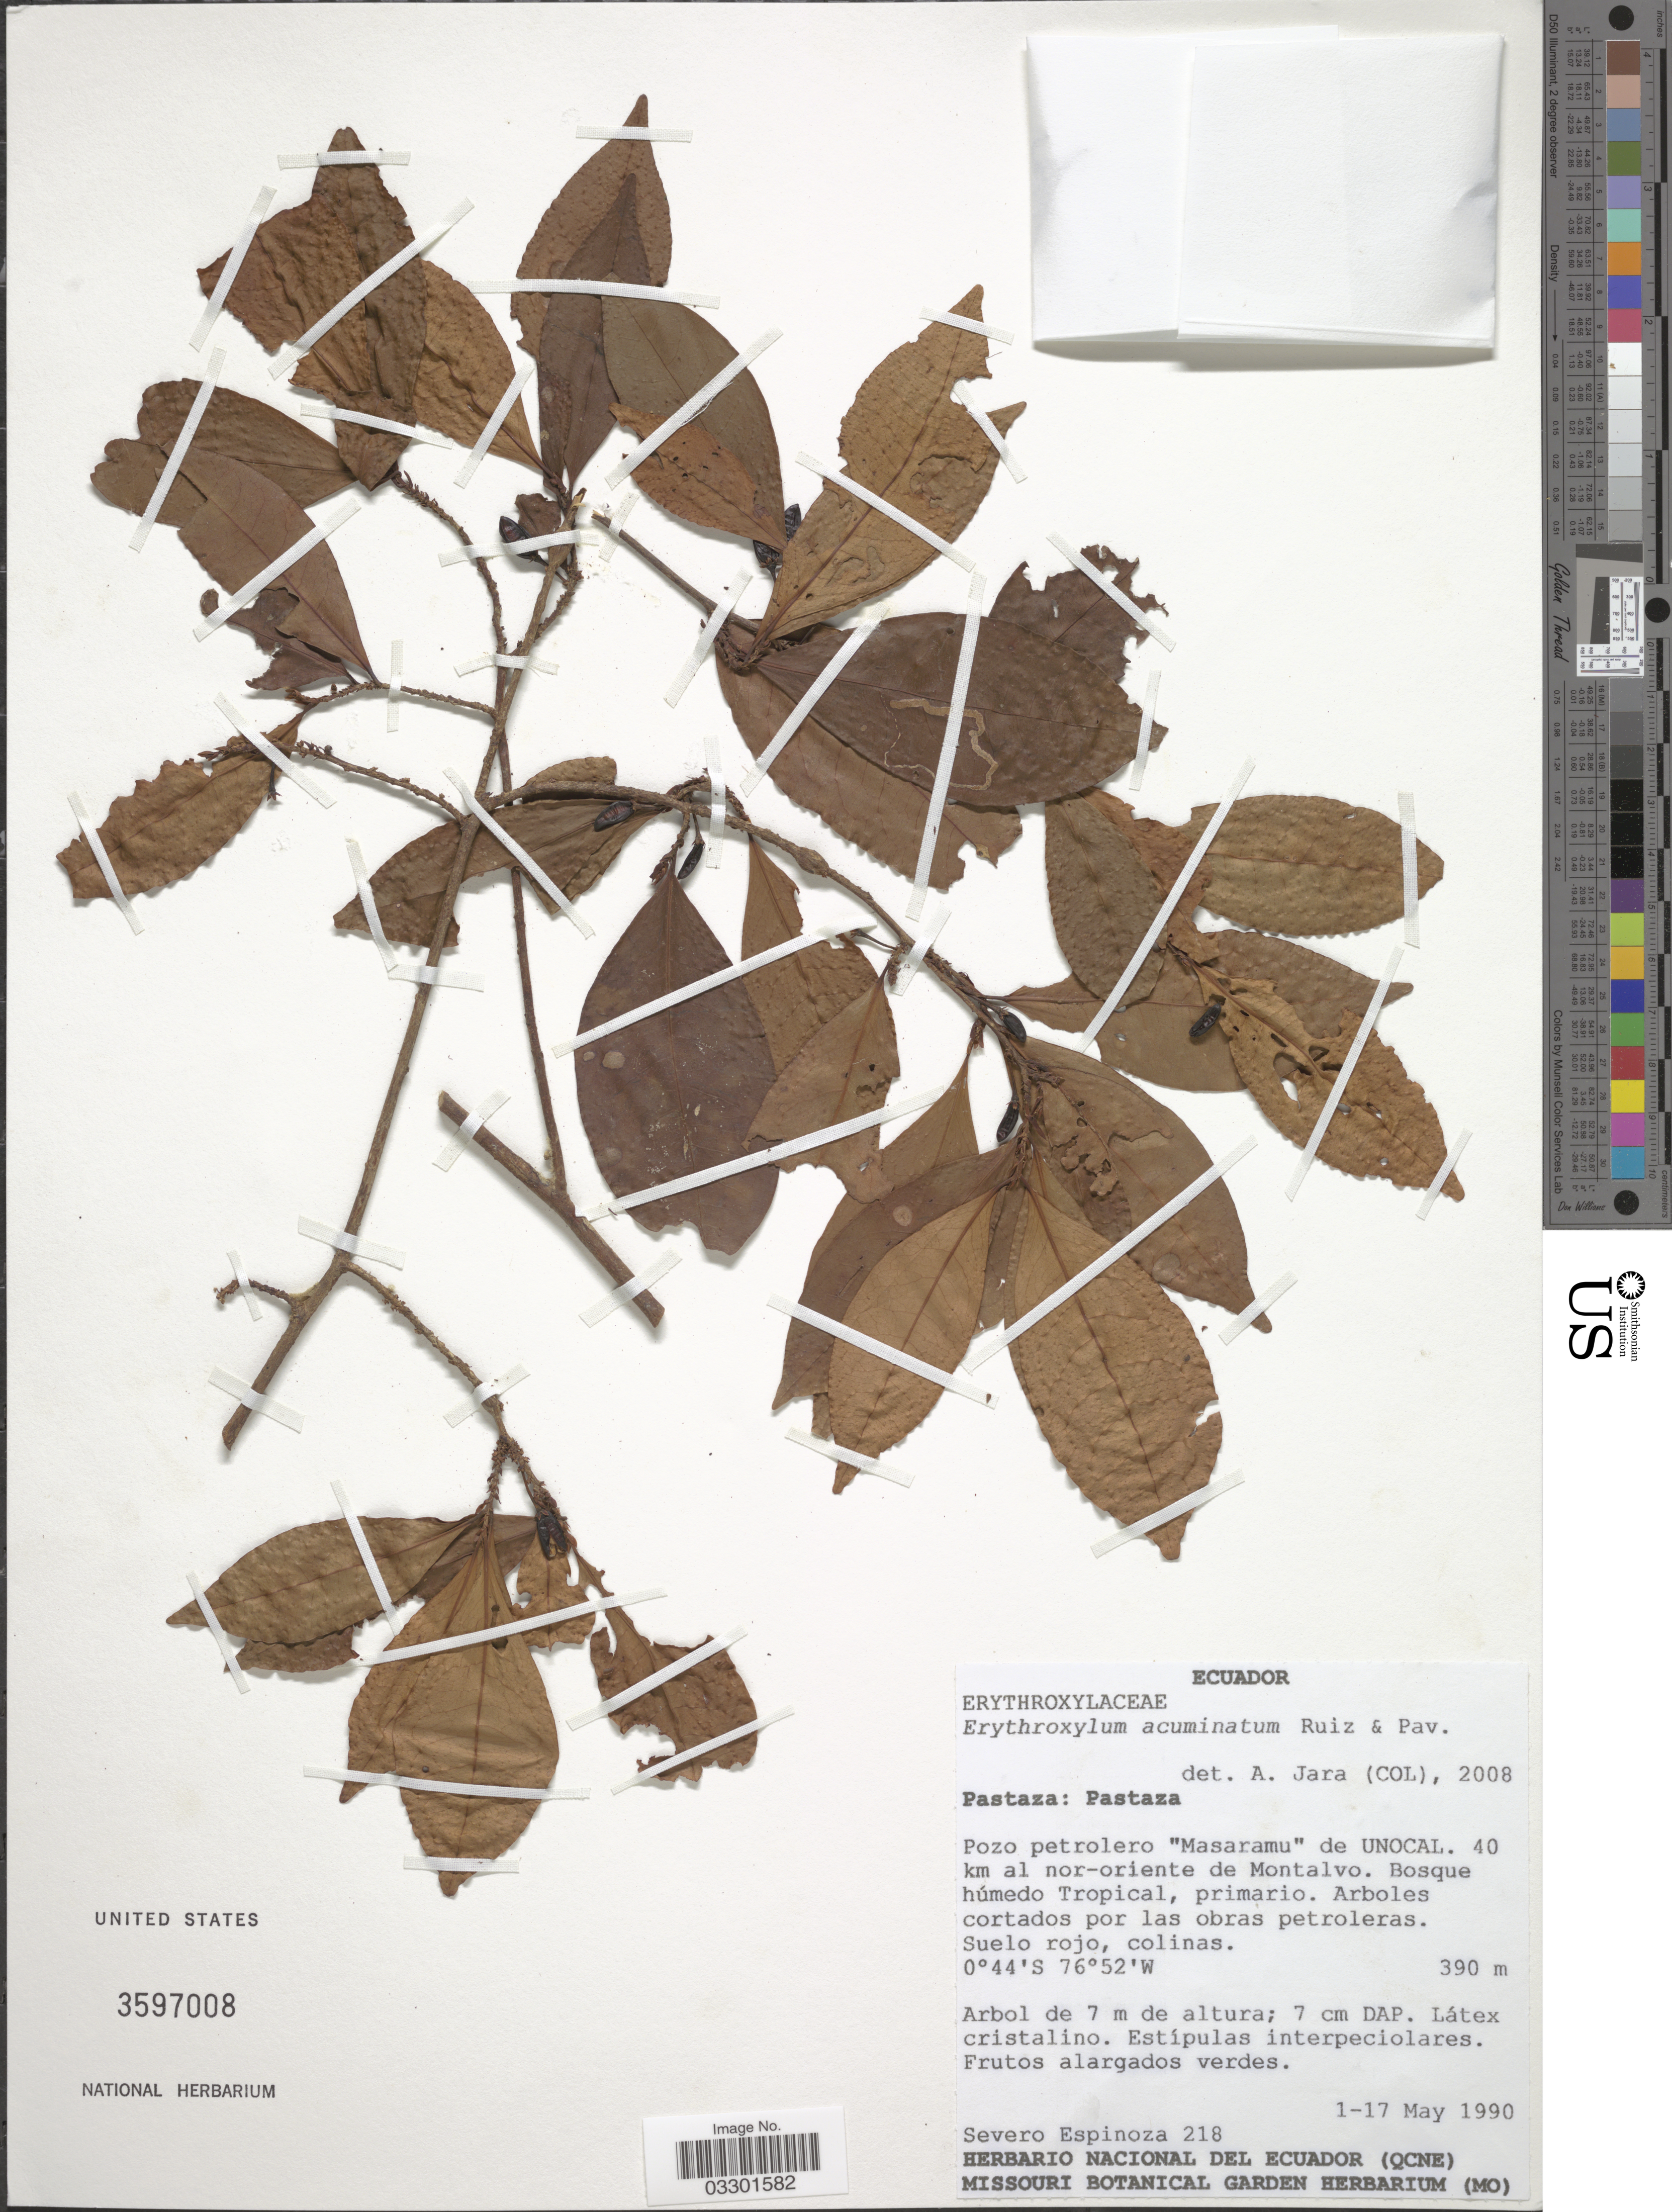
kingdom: Plantae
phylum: Tracheophyta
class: Magnoliopsida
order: Malpighiales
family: Erythroxylaceae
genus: Erythroxylum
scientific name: Erythroxylum acuminatum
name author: Ruiz & Pav.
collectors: S. Espinoza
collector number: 218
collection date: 1990-05-01/1990-05-17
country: Ecuador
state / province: Pastaza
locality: Pastaza. Pozo petrolero "Masaramu" de Unocal. 40 km al nor-oriente de Montalvo.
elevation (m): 390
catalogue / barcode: US 3597008